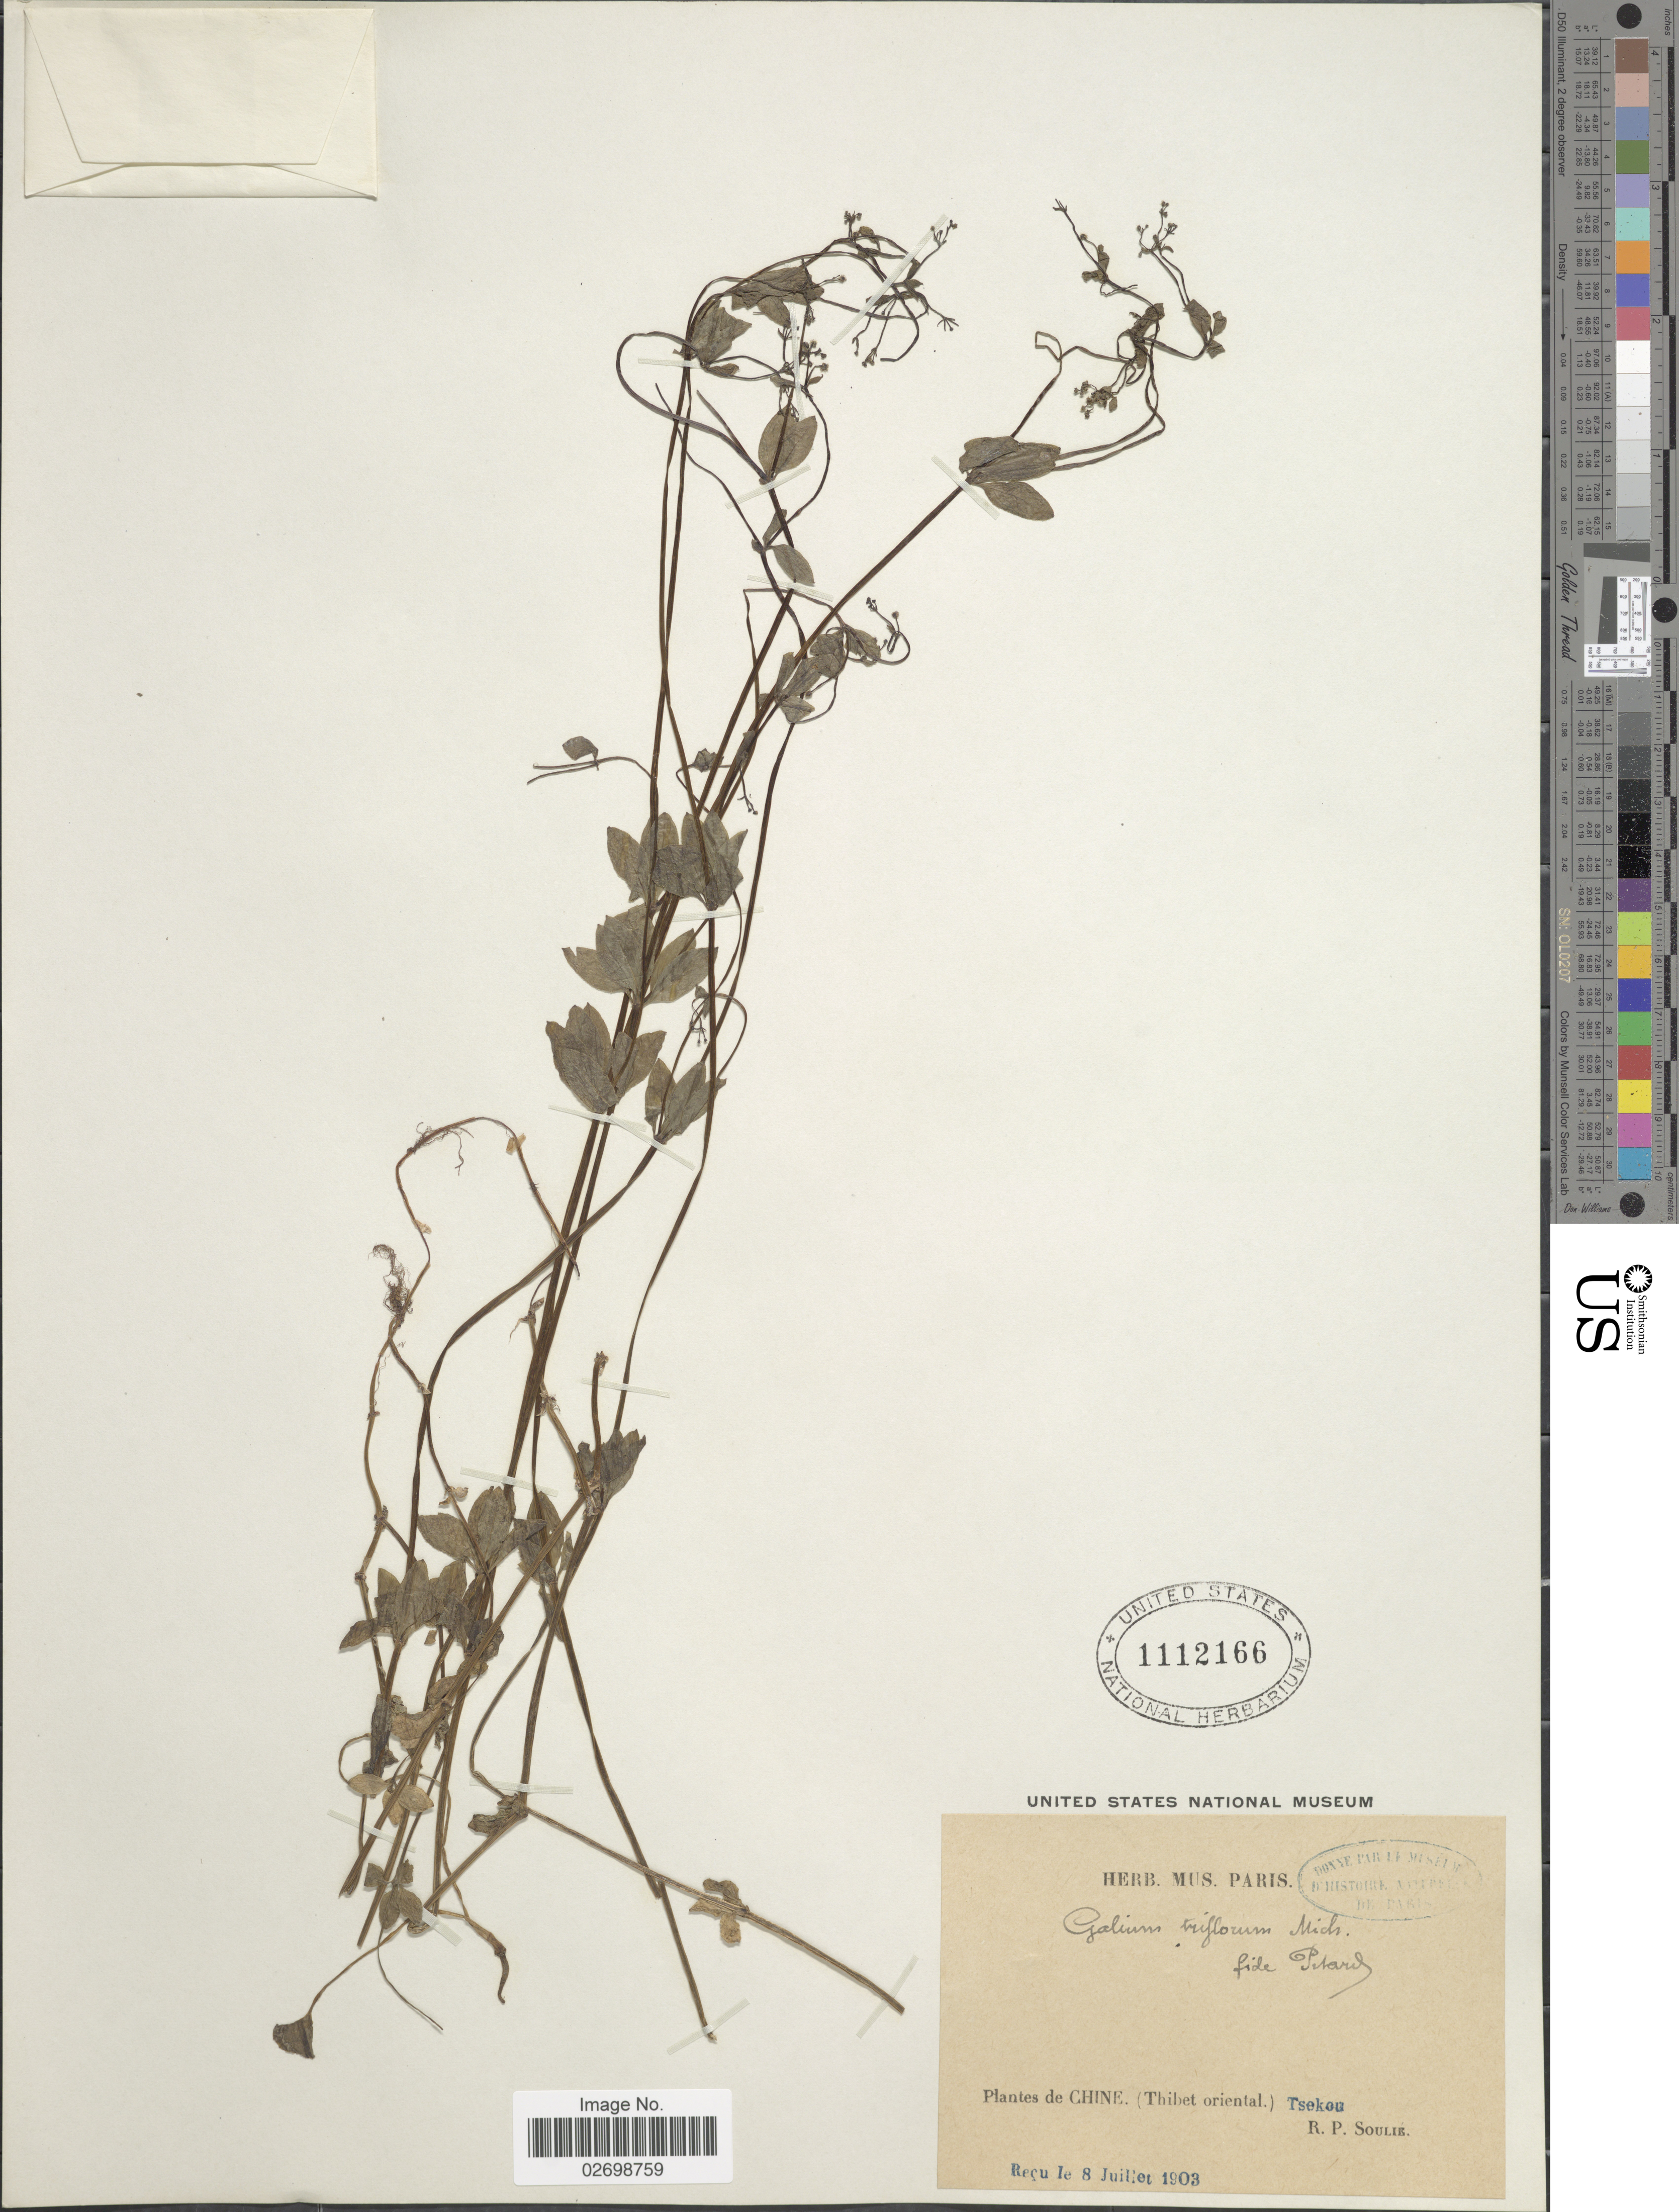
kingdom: Plantae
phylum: Tracheophyta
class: Magnoliopsida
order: Gentianales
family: Rubiaceae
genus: Galium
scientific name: Galium triflorum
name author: Michx.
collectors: R. Soulié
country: China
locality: Chine (Thibet oriental) Tsekou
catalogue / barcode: US 1112166